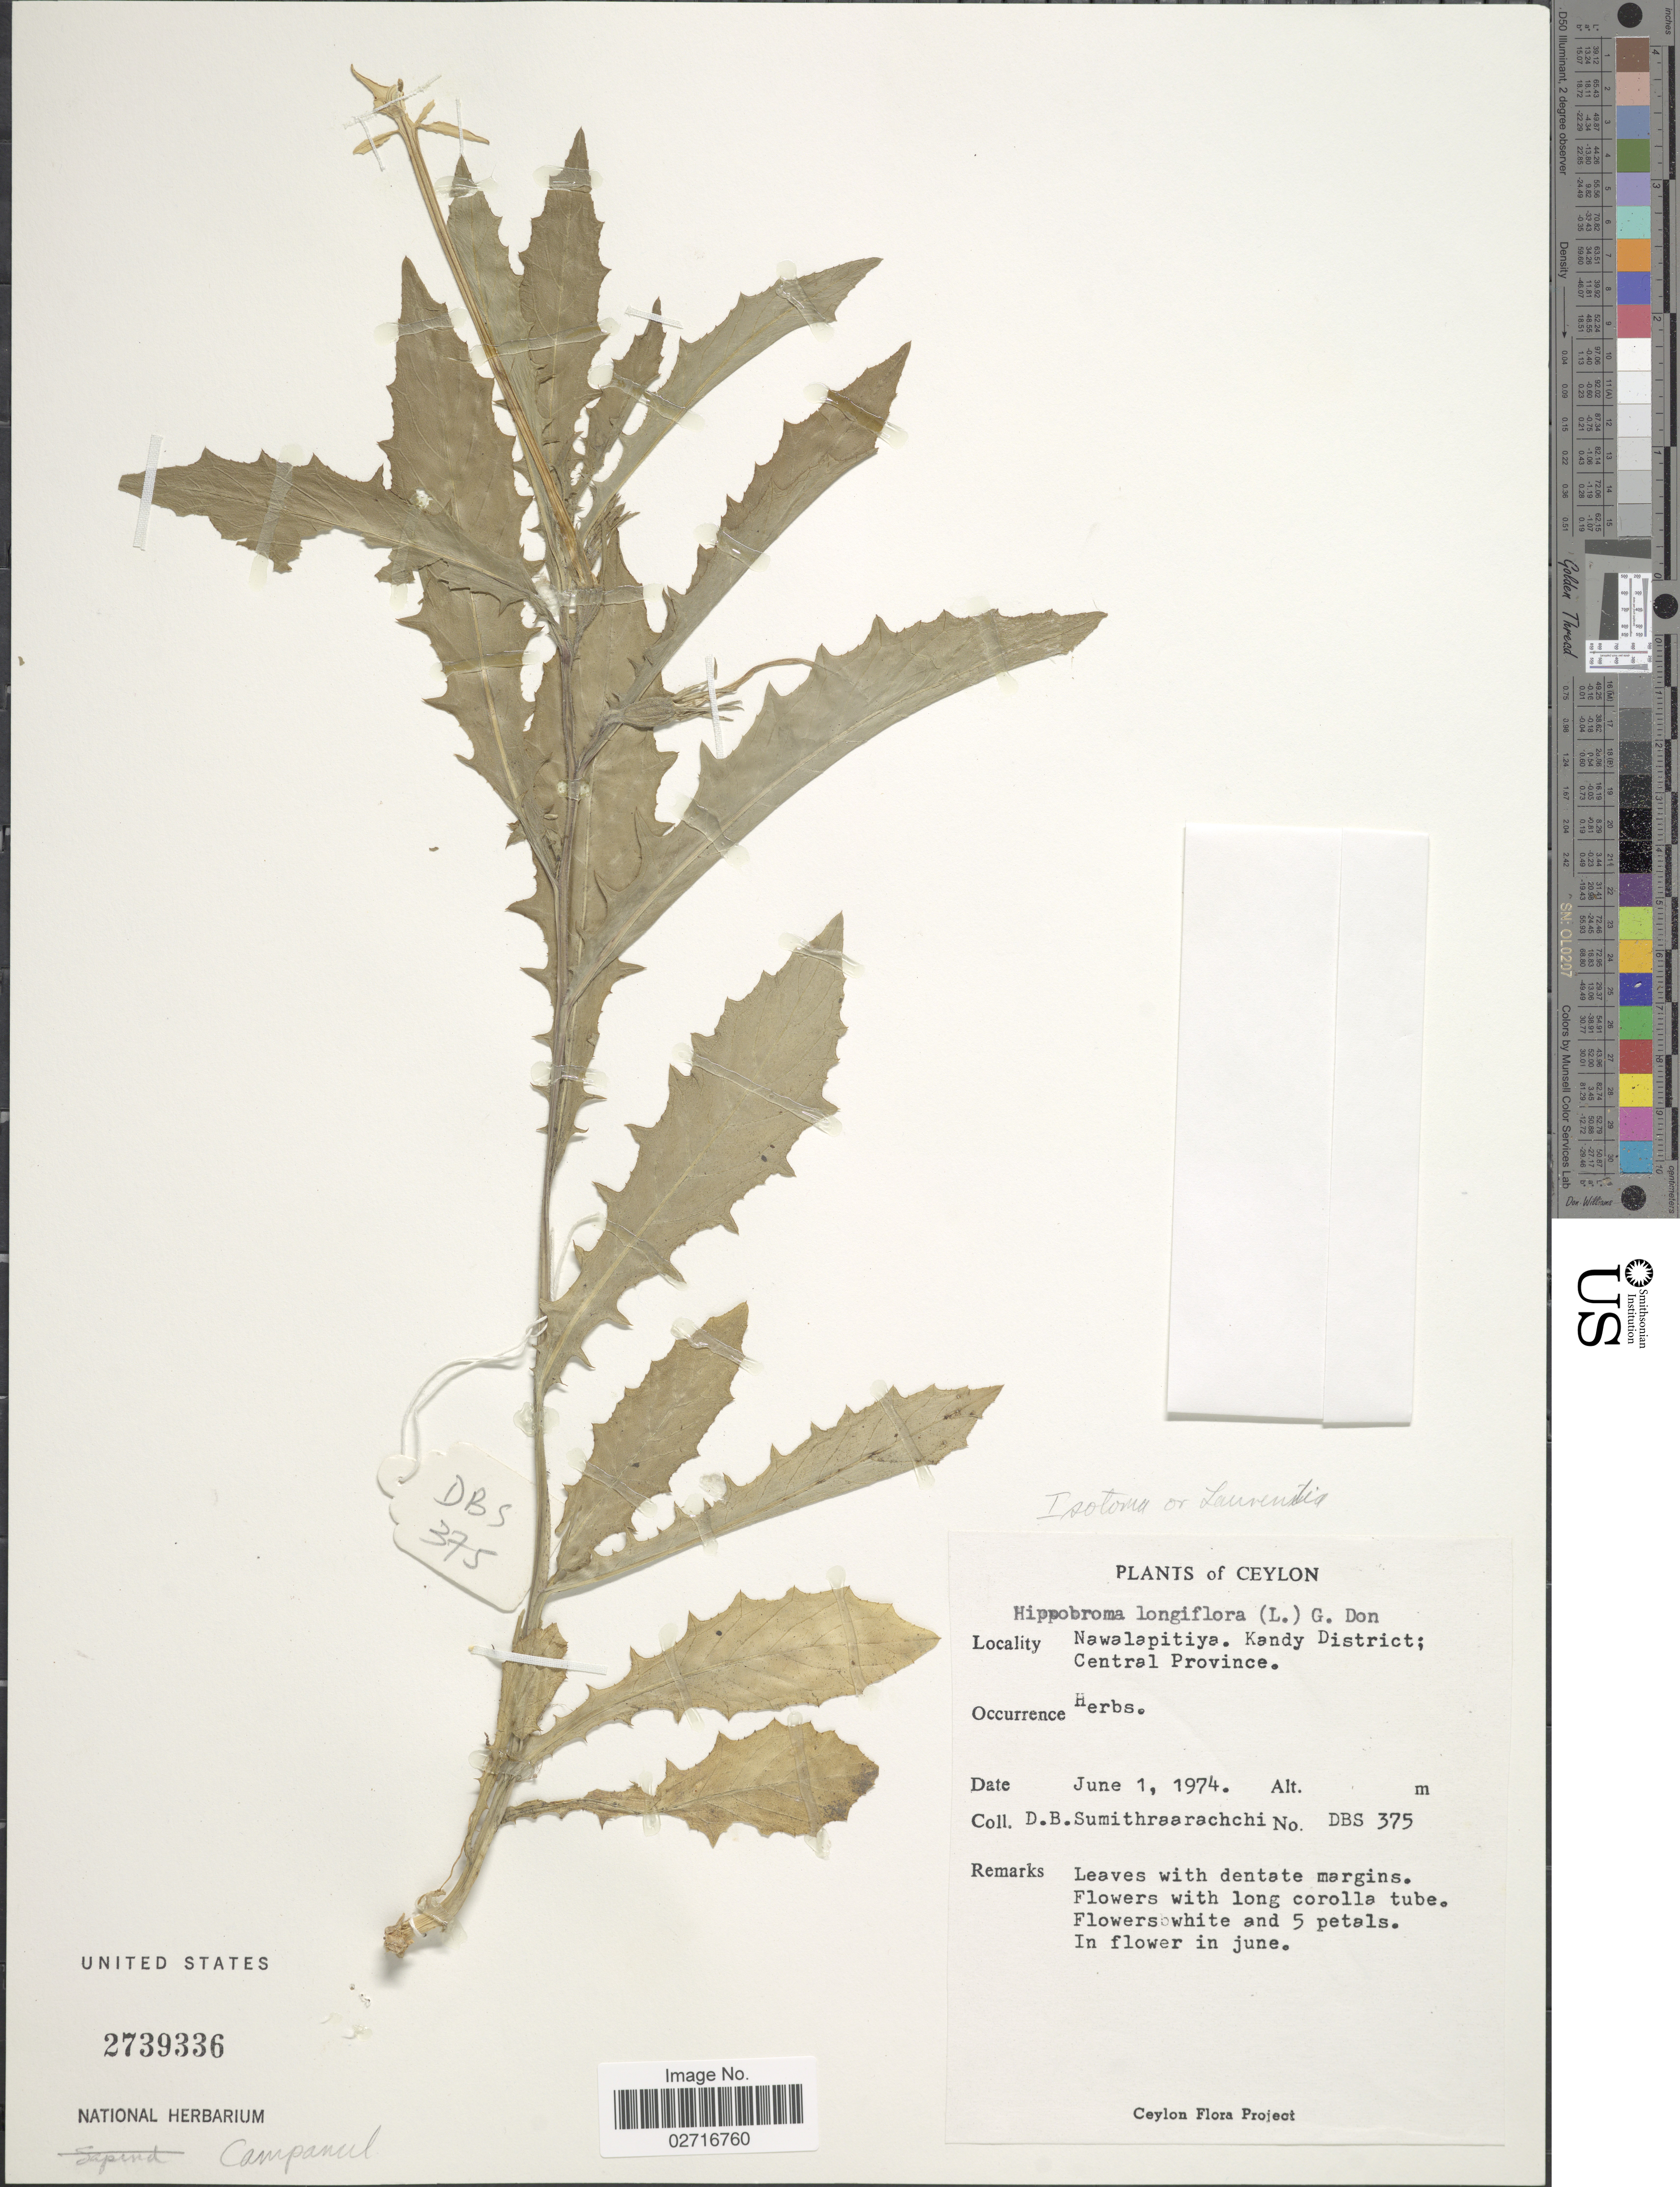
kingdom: Plantae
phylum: Tracheophyta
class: Magnoliopsida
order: Asterales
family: Campanulaceae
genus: Hippobroma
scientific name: Hippobroma longiflora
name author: (L.) G. Don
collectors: D. B. Sumithraarachchi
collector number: DBS 375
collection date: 1974-06-01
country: Sri Lanka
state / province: Central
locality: Ceylon, Nawalapitiya, Kandy District.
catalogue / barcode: US 2739336